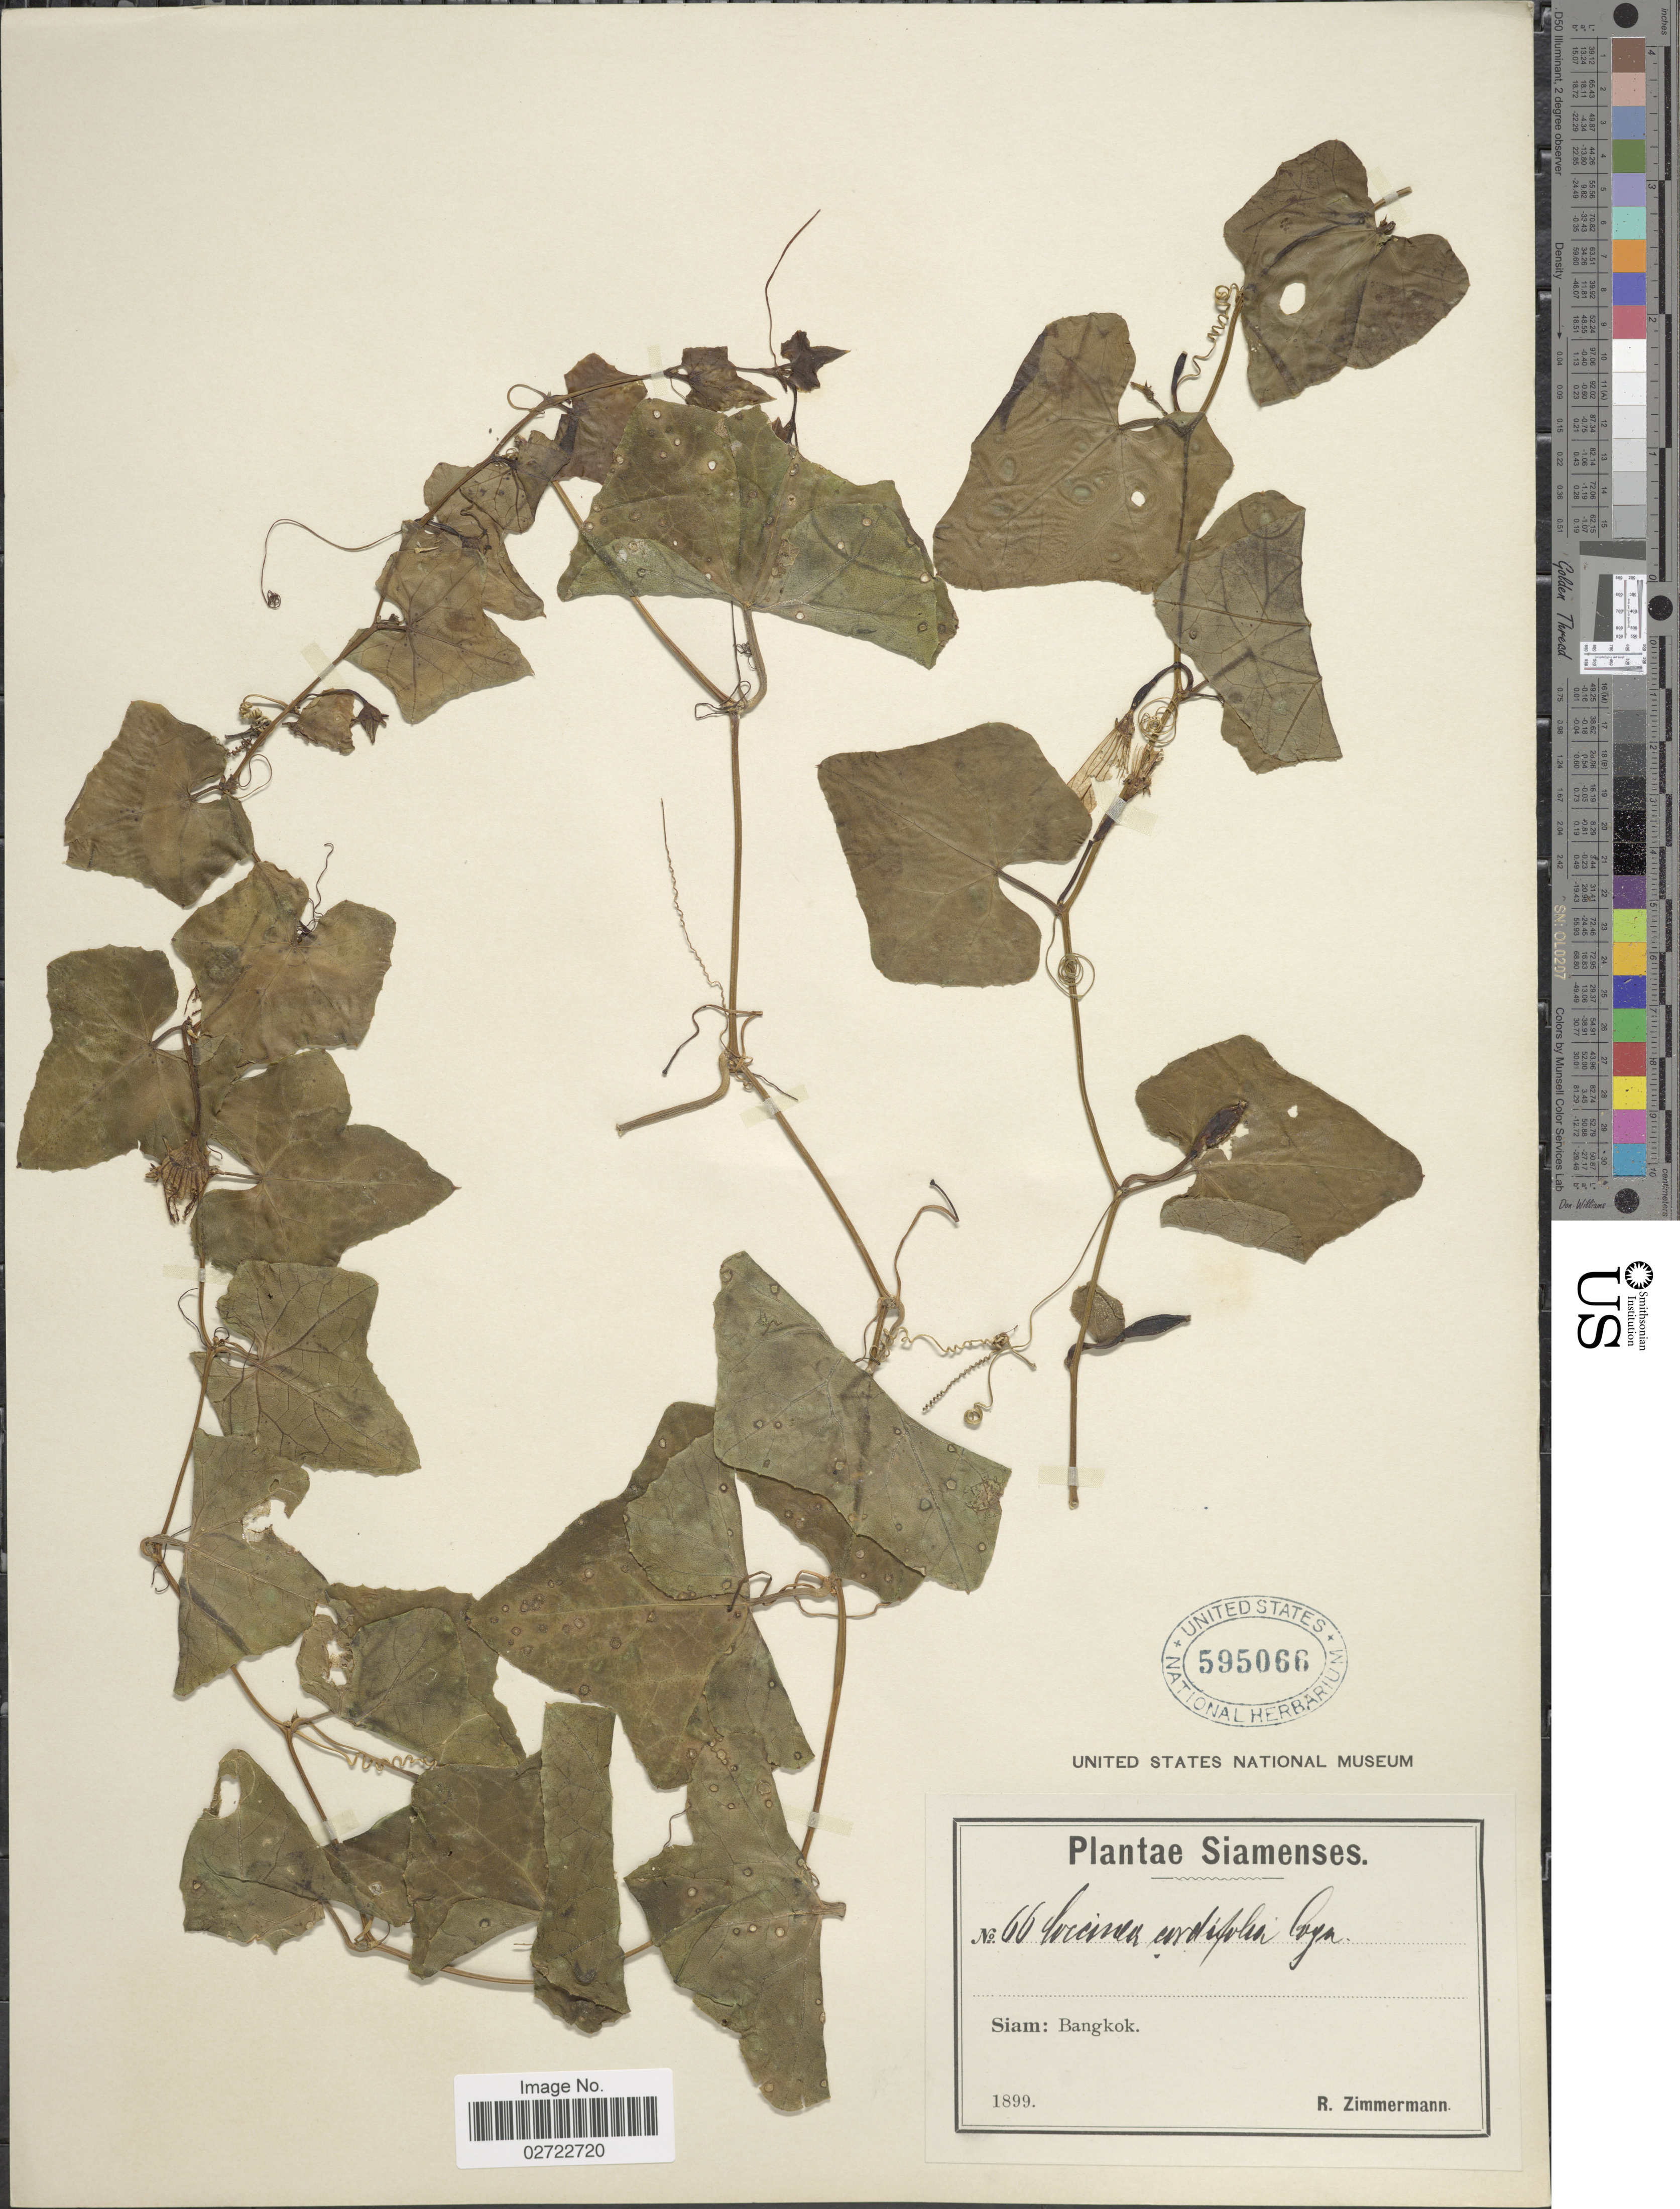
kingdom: Plantae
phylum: Tracheophyta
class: Magnoliopsida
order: Cucurbitales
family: Cucurbitaceae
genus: Coccinia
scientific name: Coccinia grandis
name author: (L.) Voigt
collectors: R. Zimmermann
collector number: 66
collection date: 1899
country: Thailand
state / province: Bangkok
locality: Siam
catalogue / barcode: US 595066